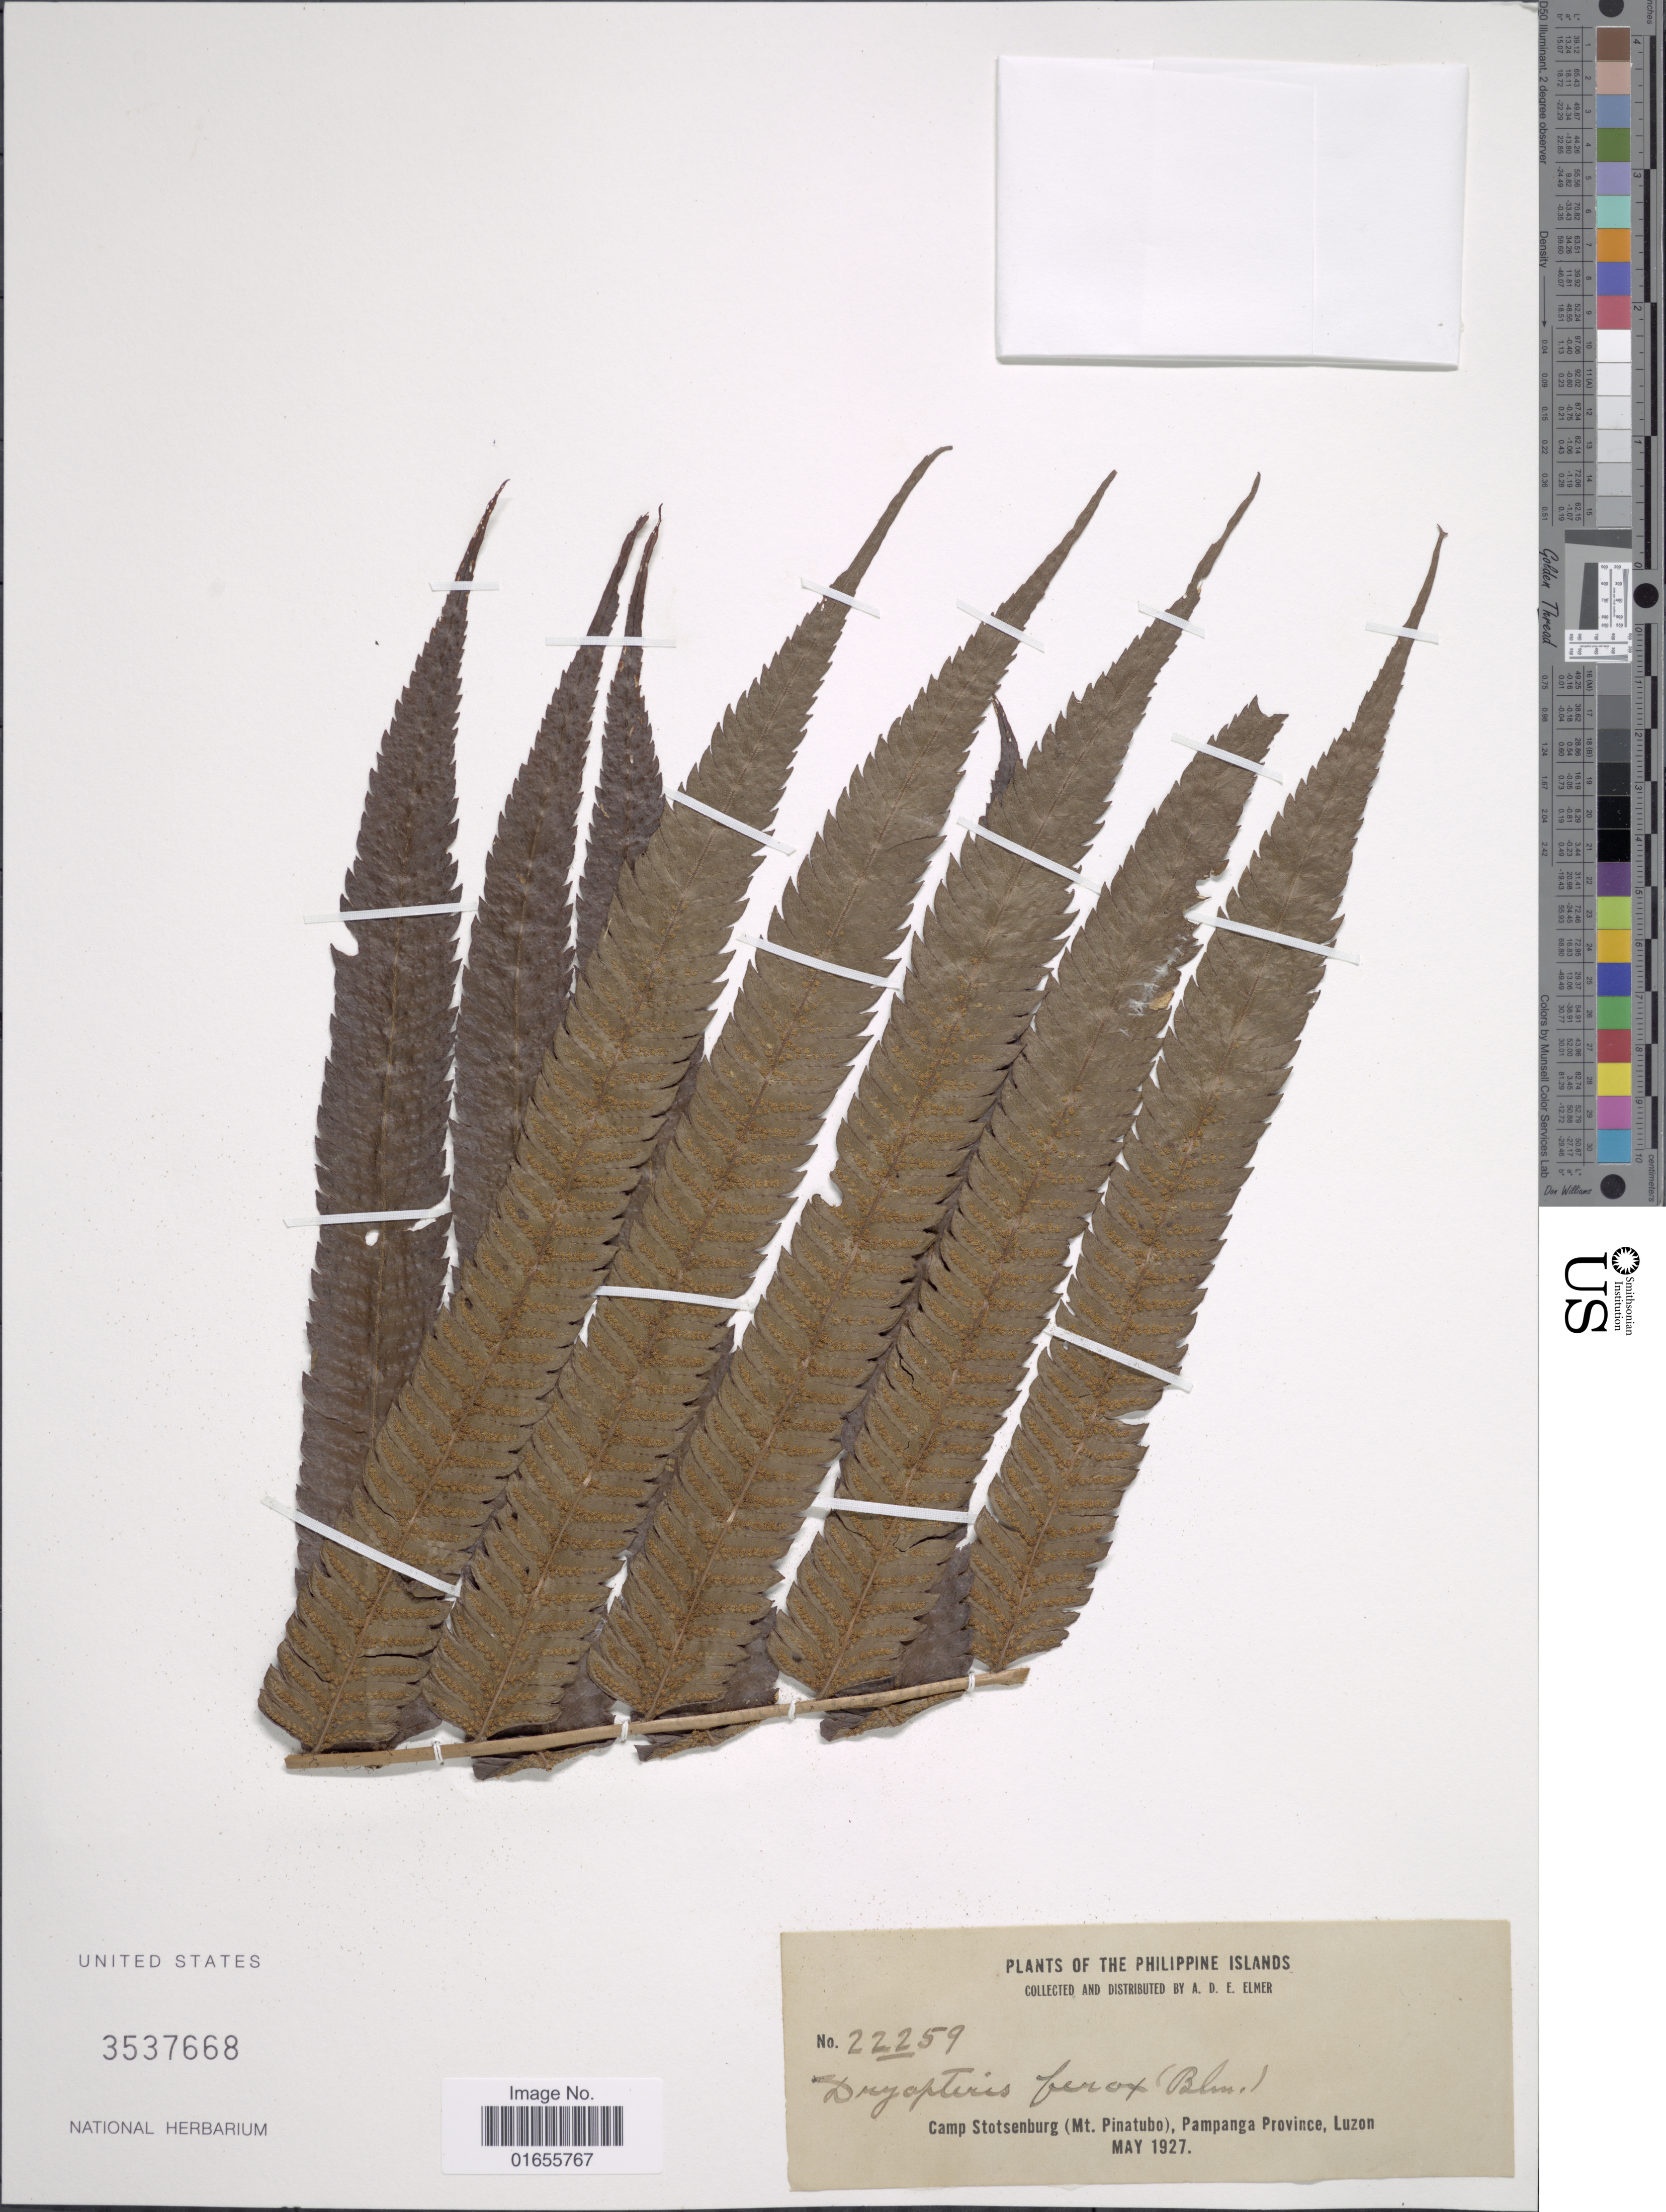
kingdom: Plantae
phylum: Tracheophyta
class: Polypodiopsida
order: Polypodiales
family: Thelypteridaceae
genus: Chingia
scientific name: Chingia ferox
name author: (Blume) Holttum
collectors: A. D. E. Elmer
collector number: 22259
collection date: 1927-05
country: Philippines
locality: Camp Stotsenburg (Mt. Pinatubo), Pampanga Province, Luzon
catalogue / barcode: US 3537668